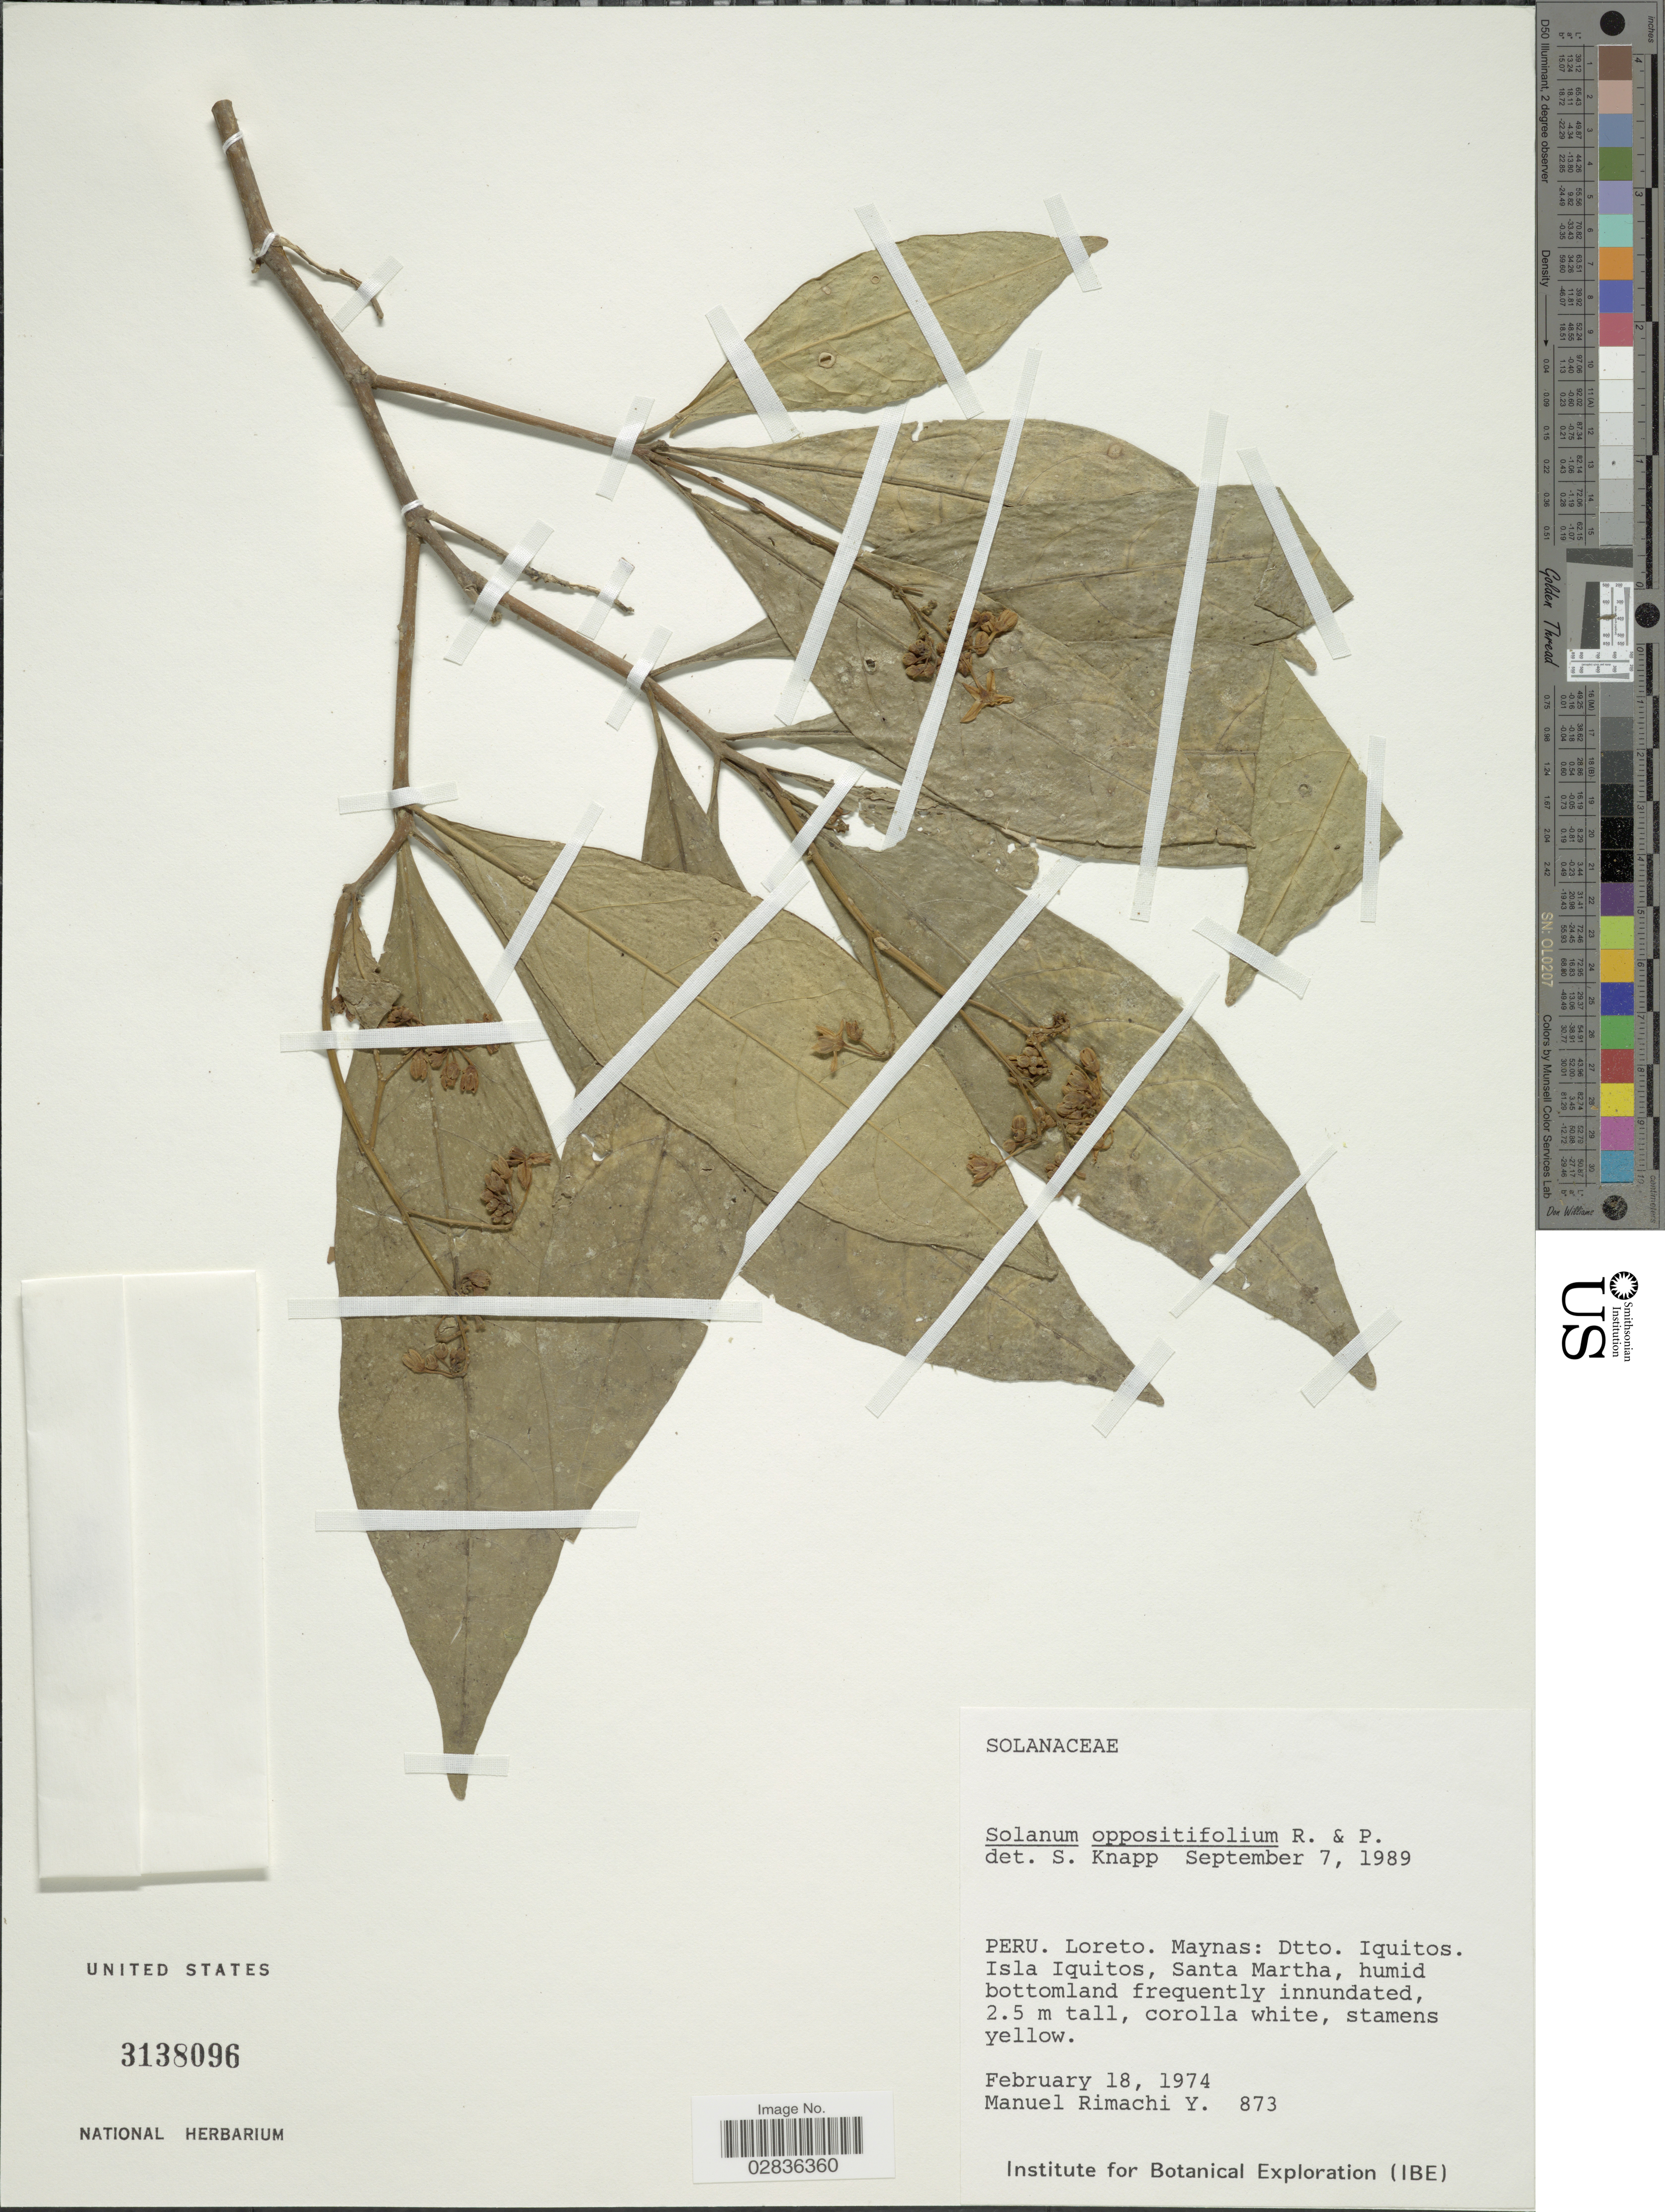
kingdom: Plantae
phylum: Tracheophyta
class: Magnoliopsida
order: Solanales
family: Solanaceae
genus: Solanum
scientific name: Solanum oppositifolium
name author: Ruiz & Pav.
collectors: M. Rimachi Y.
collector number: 873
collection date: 1974-02-18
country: Peru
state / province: Loreto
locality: Loreto. Maynas: Dtto. Iquitos. Isla Iquitos, Santa Martha.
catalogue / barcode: US 3138096